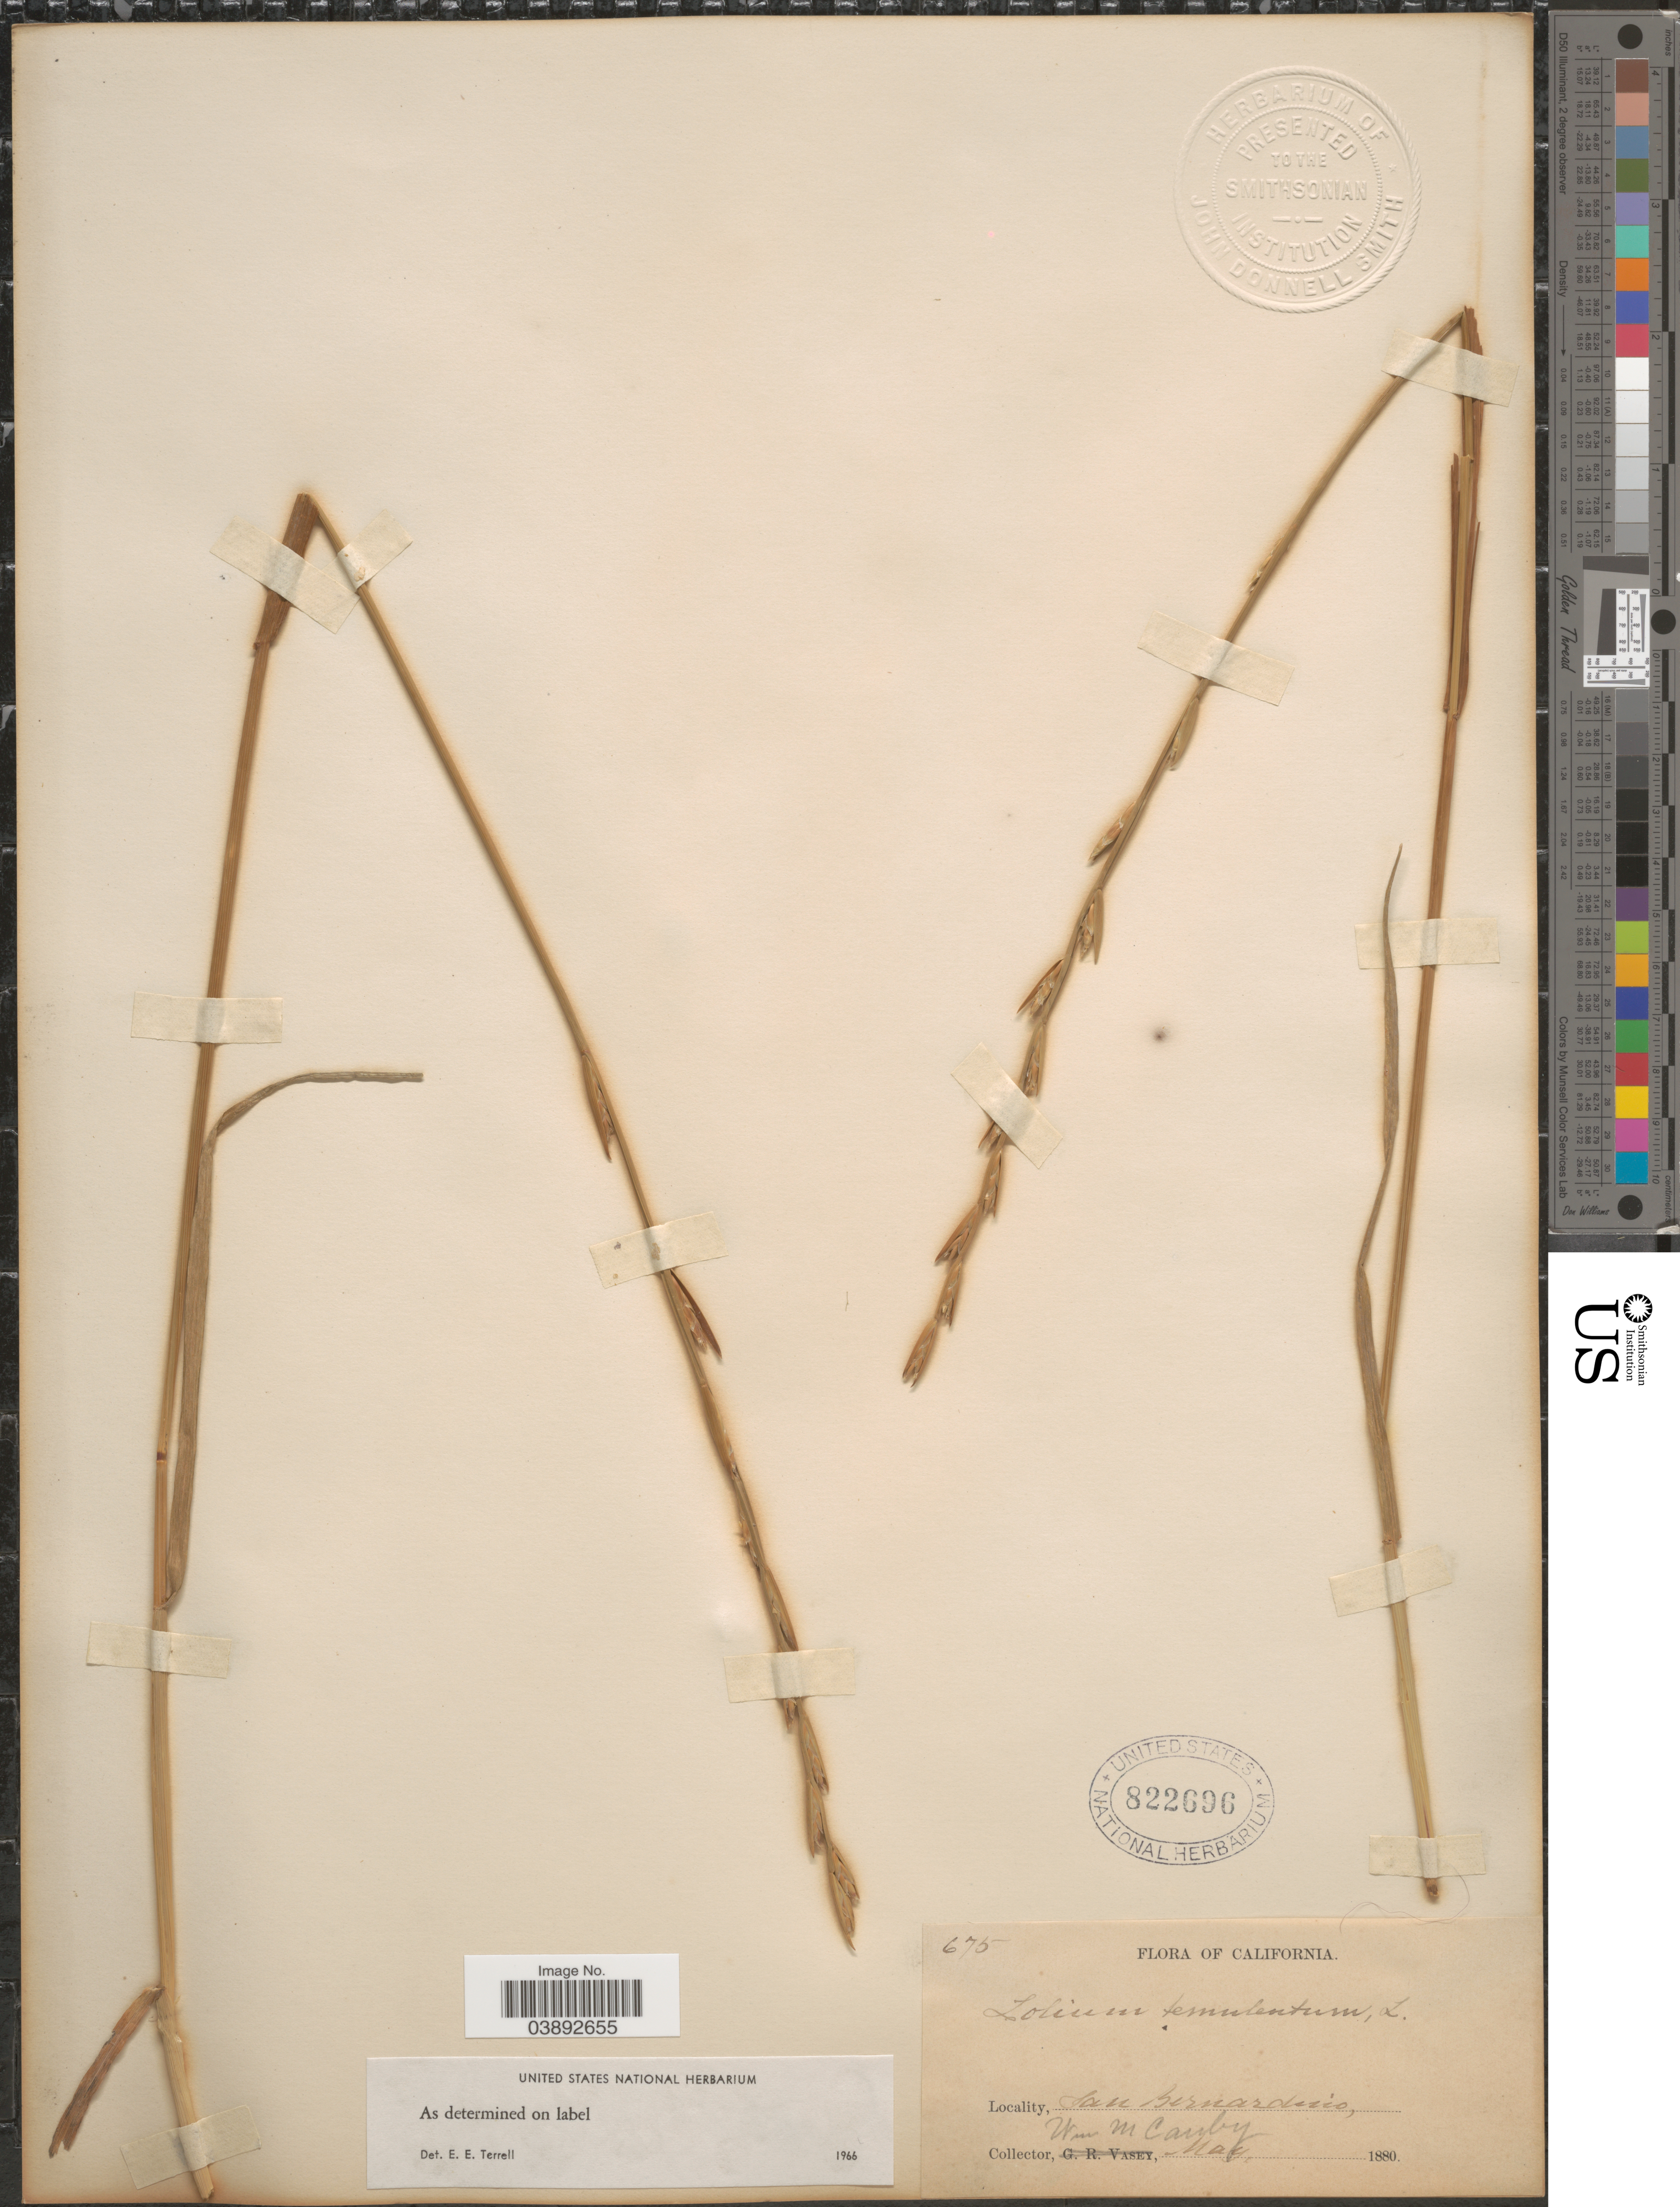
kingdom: Plantae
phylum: Tracheophyta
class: Liliopsida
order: Poales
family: Poaceae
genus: Lolium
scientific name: Lolium temulentum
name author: L.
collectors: W. M. Canby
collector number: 675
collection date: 1880-05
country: United States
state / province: California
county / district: San Bernardino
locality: San Bernardino.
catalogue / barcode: US 822696